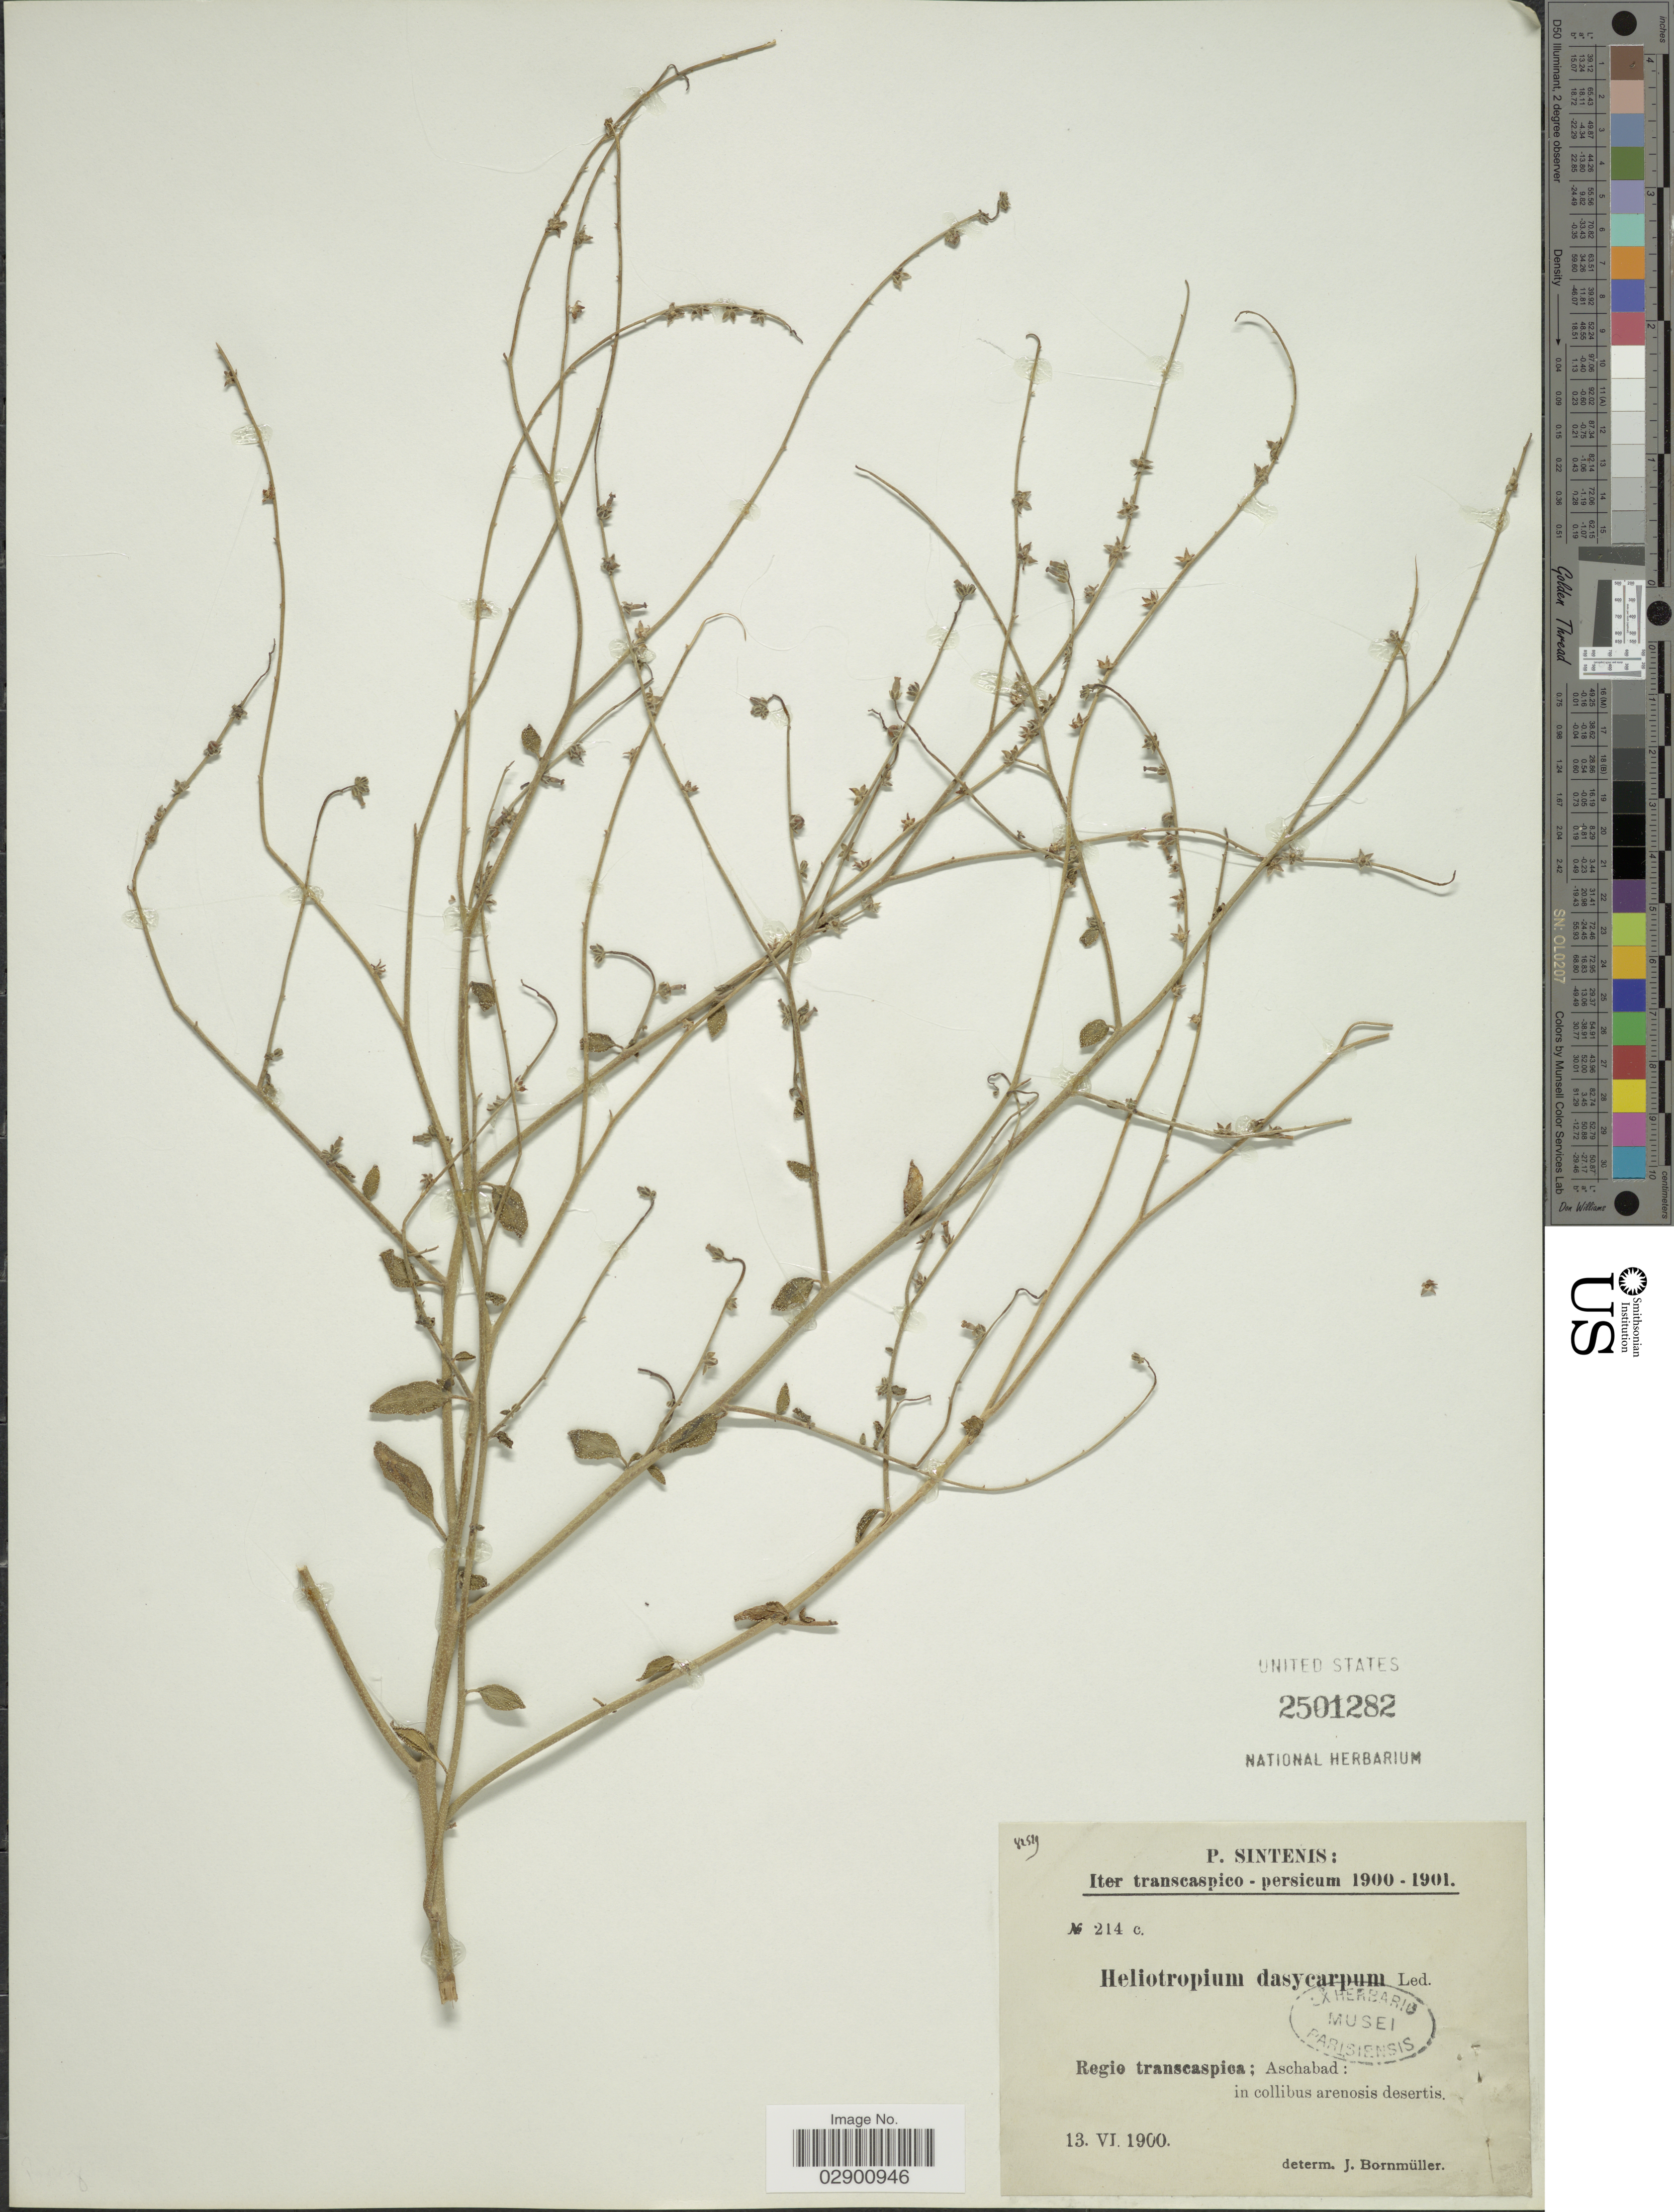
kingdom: Plantae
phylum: Tracheophyta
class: Magnoliopsida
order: Boraginales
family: Heliotropiaceae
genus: Heliotropium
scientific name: Heliotropium dasycarpum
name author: Ledeb.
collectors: P. Sintenis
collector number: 214c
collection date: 1900-06-13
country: Turkmenistan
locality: Iter transcaspico-persicum. Regio transcaspica: Aschabad: in collibus arenosis desertis.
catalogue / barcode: US 2501282